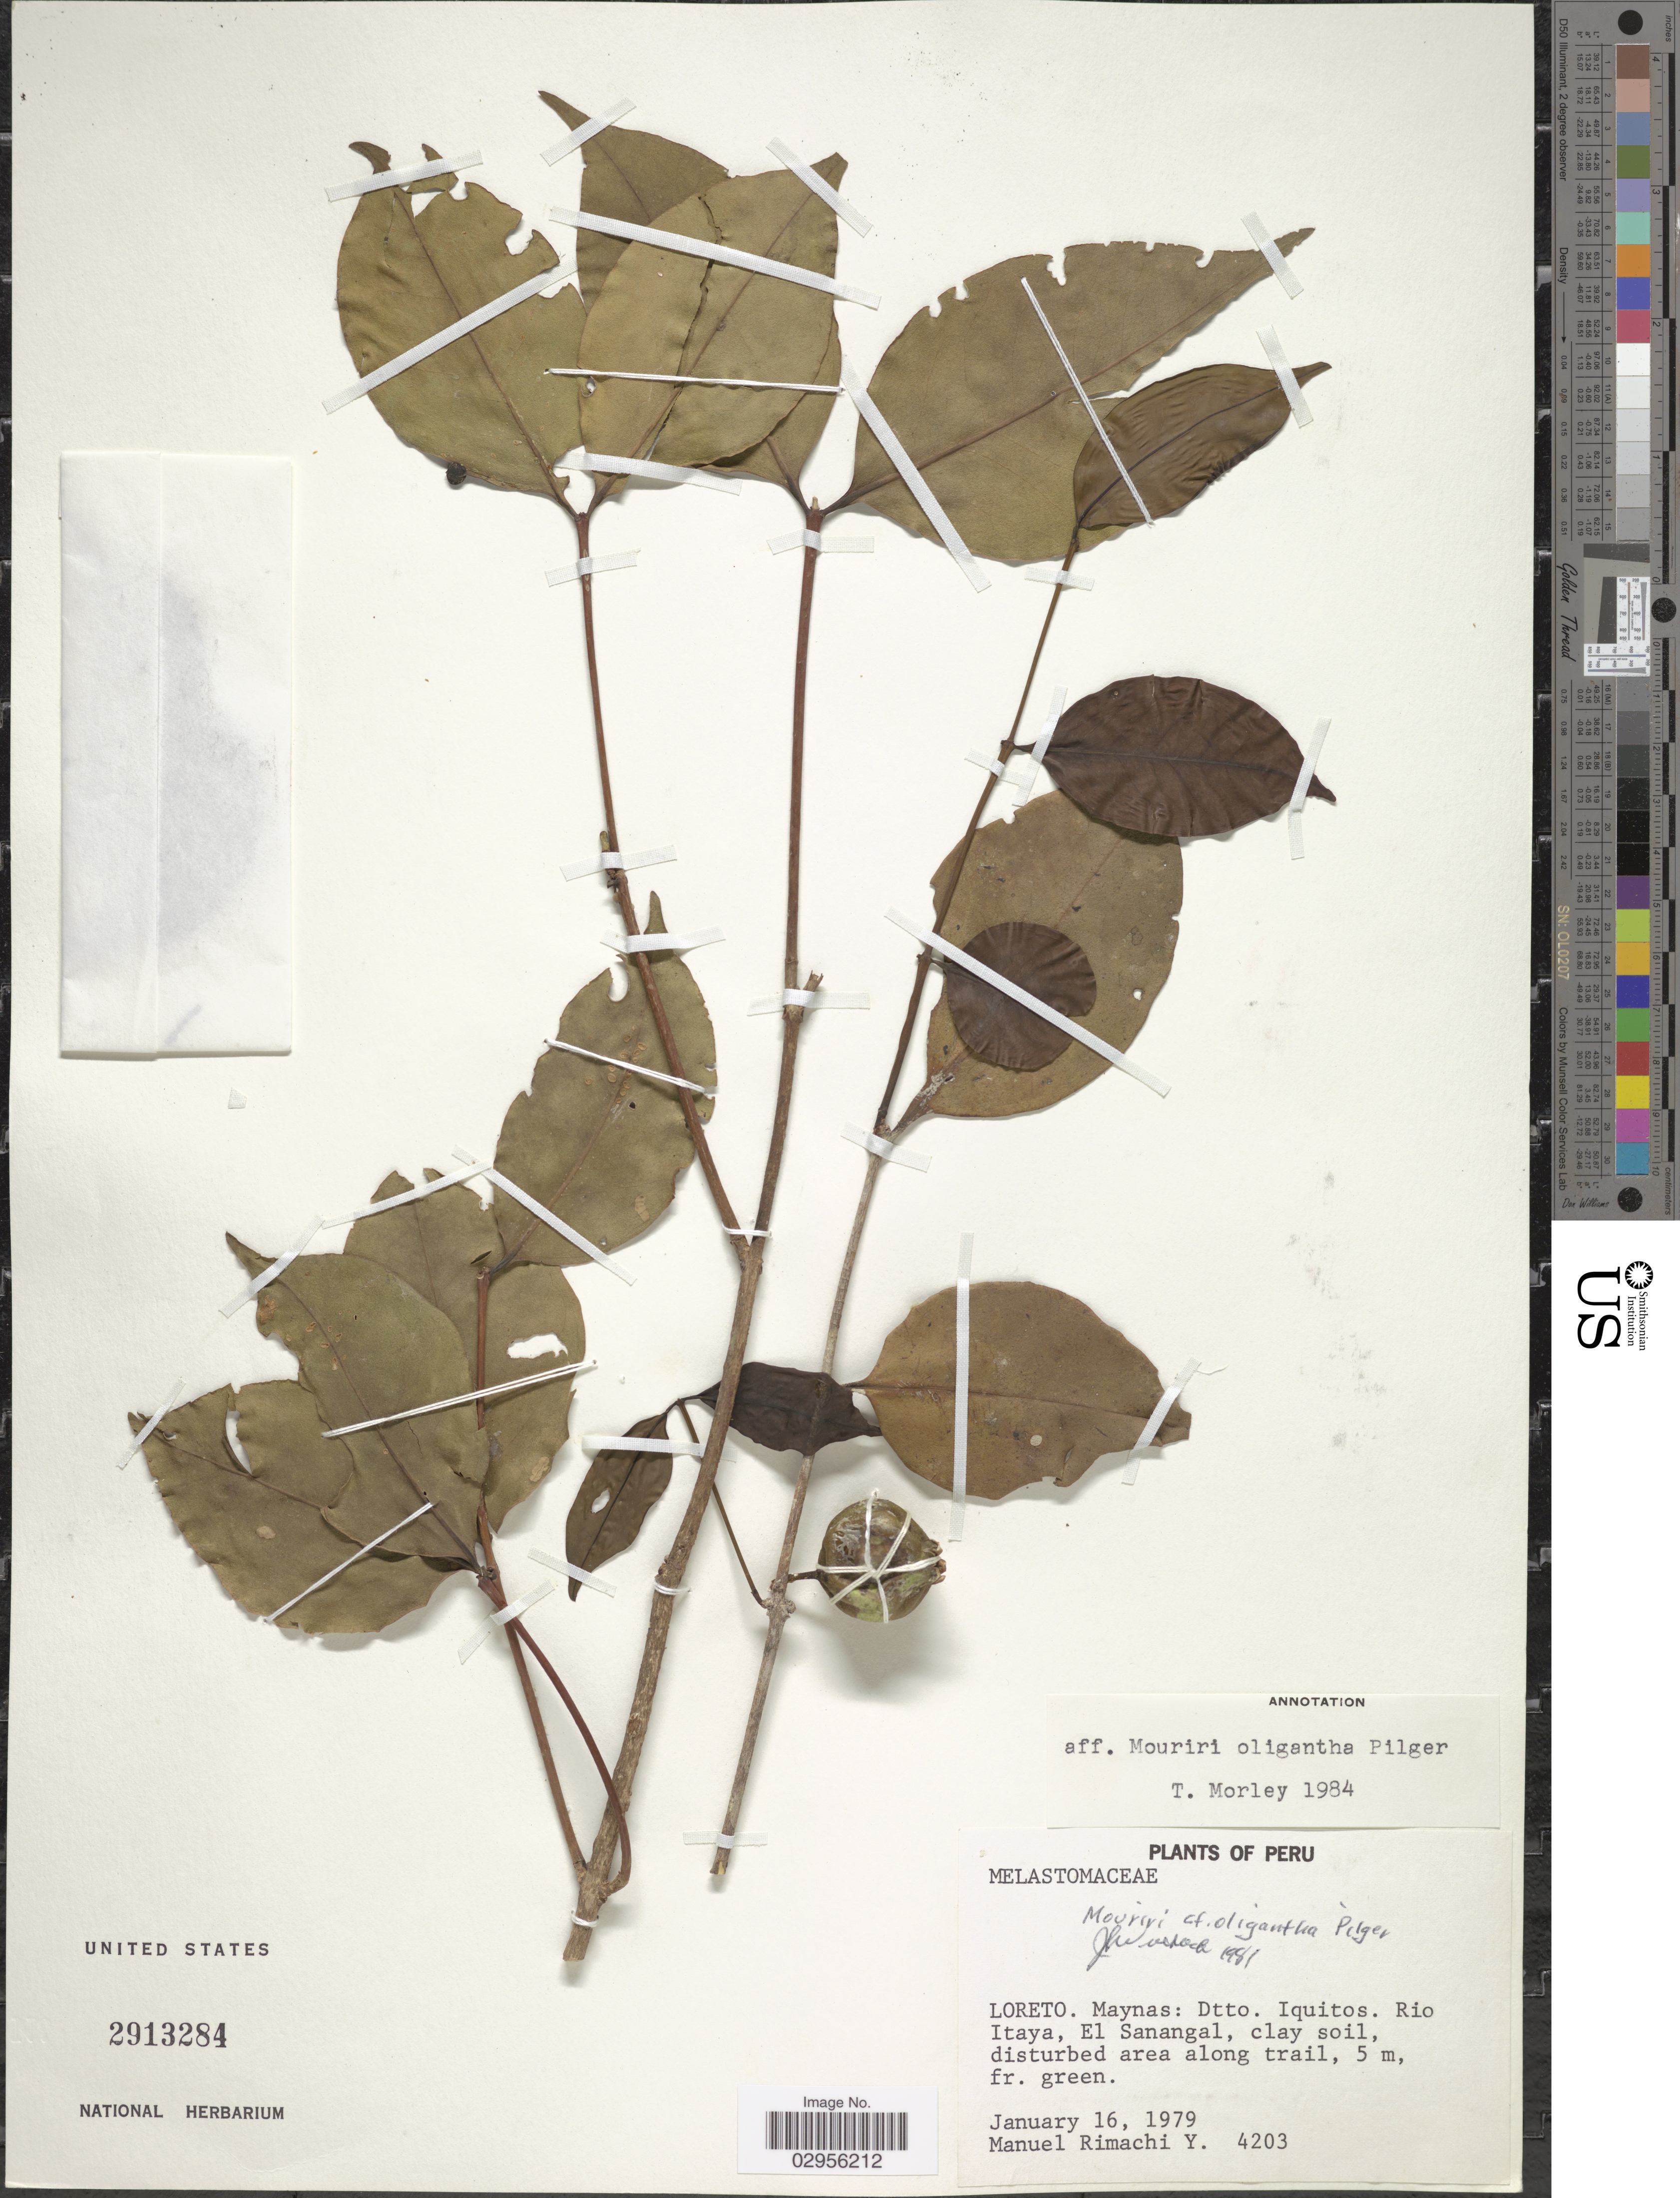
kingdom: Plantae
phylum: Tracheophyta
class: Magnoliopsida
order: Myrtales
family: Melastomataceae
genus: Mouriri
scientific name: Mouriri oligantha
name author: Pilg.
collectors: M. Rimachi Y.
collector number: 4203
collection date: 1979-01-16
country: Peru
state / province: Loreto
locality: Maynas: Dtto. Iquitos. Rio Itaya, El Sanangal.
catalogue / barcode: US 2913284